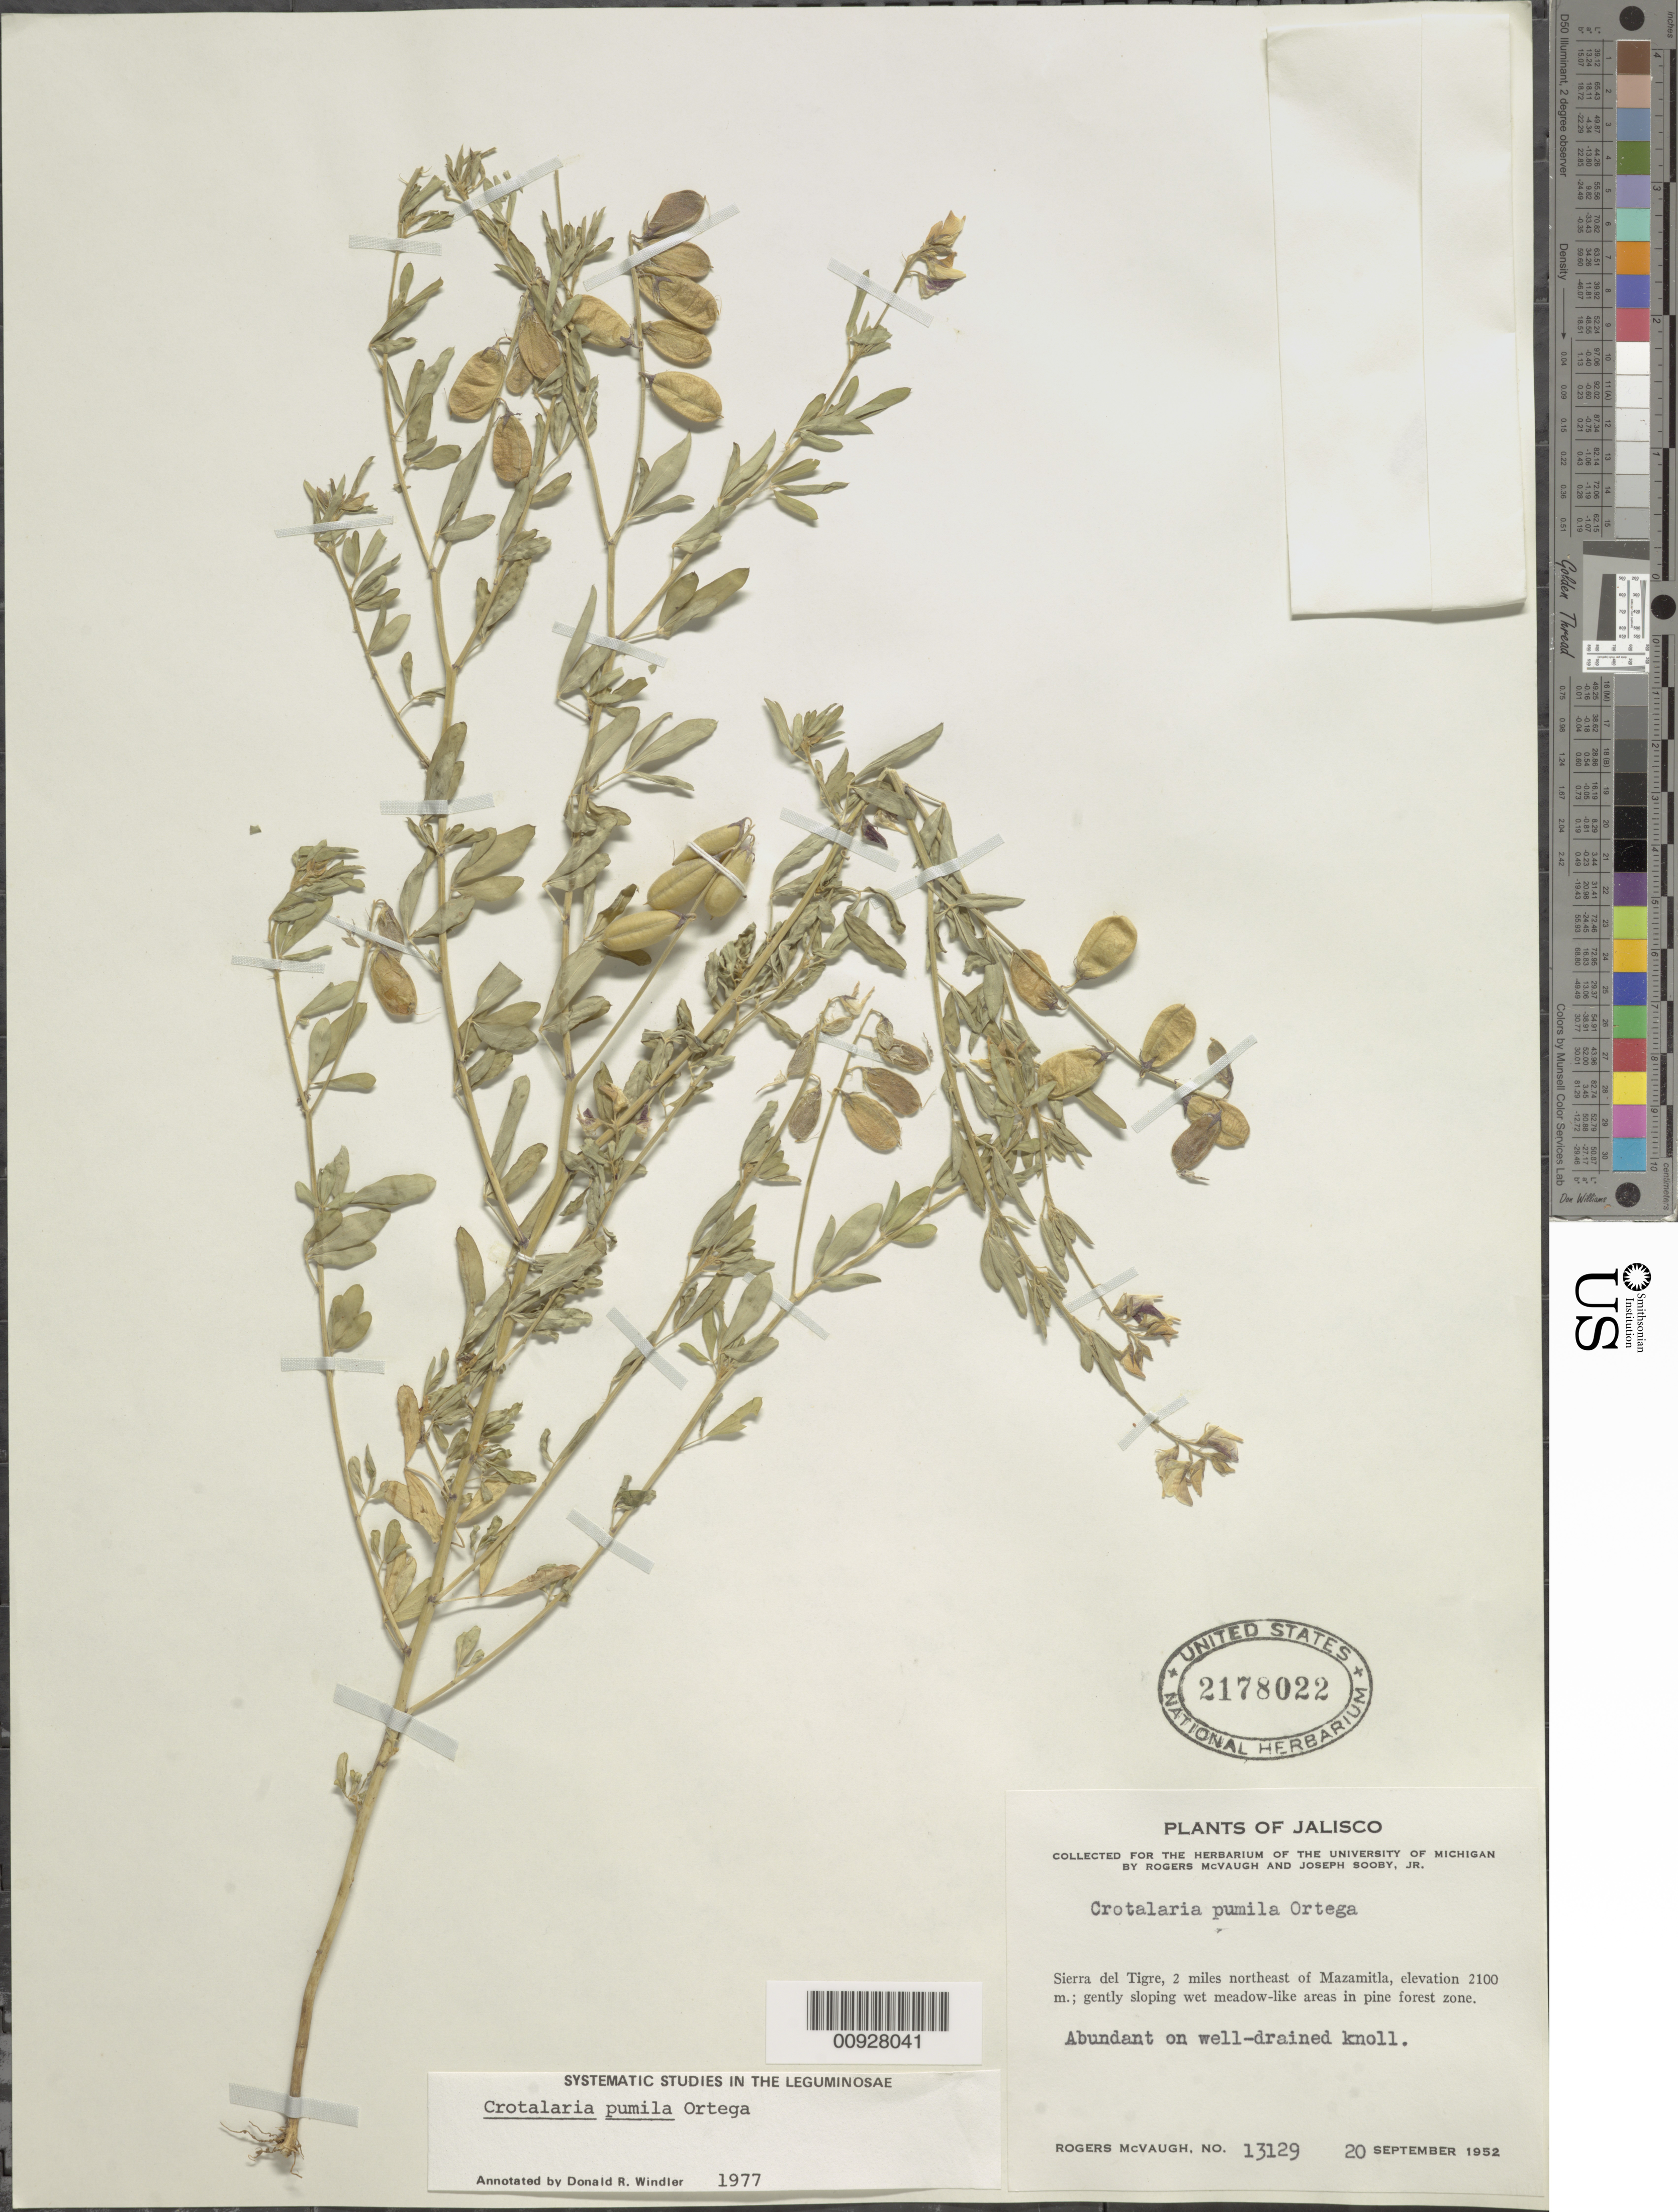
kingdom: Plantae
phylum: Tracheophyta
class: Magnoliopsida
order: Fabales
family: Fabaceae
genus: Crotalaria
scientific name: Crotalaria pumila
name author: Ortega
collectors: R. McVaugh & J. Sooby Jr.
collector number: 13129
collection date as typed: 20 Sep 1952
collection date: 1952-09-20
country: Mexico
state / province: Jalisco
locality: Sierra del Tigre, 2 miles northeast of Mazamitla.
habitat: Gently sloping wet meadow-like areas in pine forest zone. Abundant on well-drained knoll.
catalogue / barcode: US 2178022